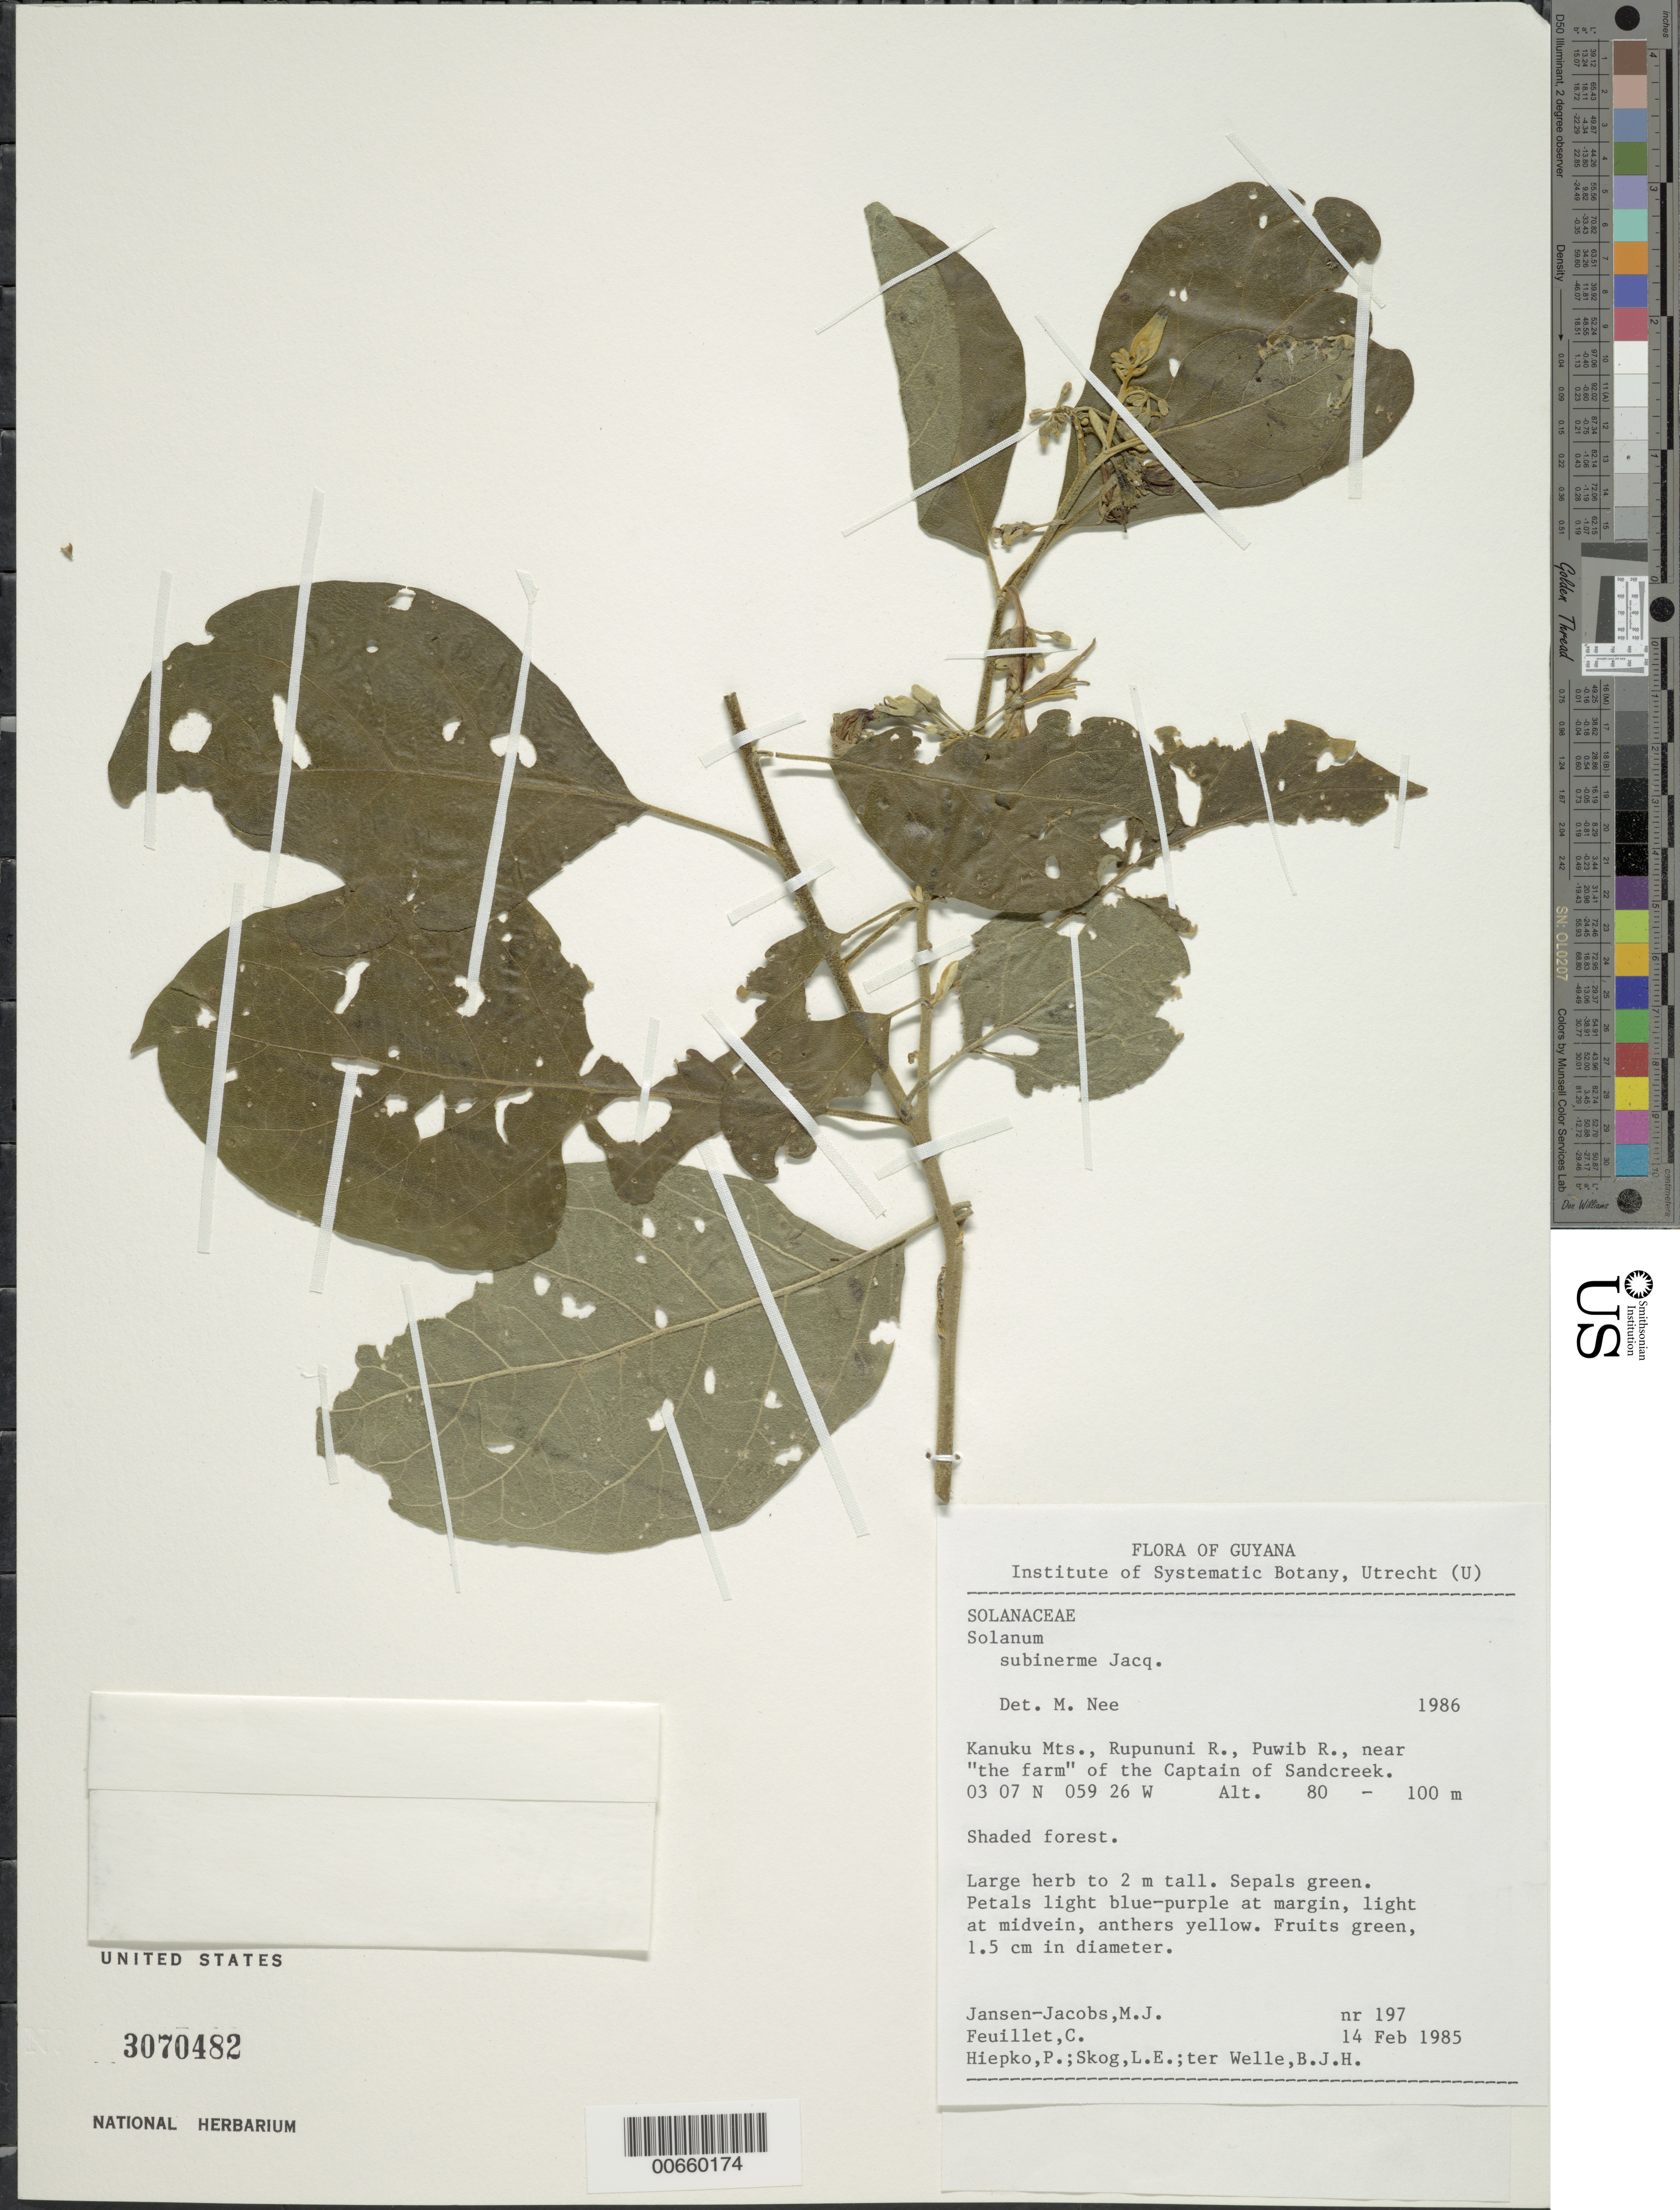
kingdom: Plantae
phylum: Tracheophyta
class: Magnoliopsida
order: Solanales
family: Solanaceae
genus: Solanum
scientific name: Solanum subinerme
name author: Jacq.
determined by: Nee, Michael H.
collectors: M. J. Jansen-Jacobs, C. Feuillet, P. H. Hiepko, L. E. Skog & B. Welle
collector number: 197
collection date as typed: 2 Feb 1985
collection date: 1985-02-02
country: Guyana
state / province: U. Takutu-U. Essequibo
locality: Kanuku Mts., Rupununi R., Puwib R. near "the farm" of the Captain of Sandcreek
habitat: Shaded forest.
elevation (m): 80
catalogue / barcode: US 3070482